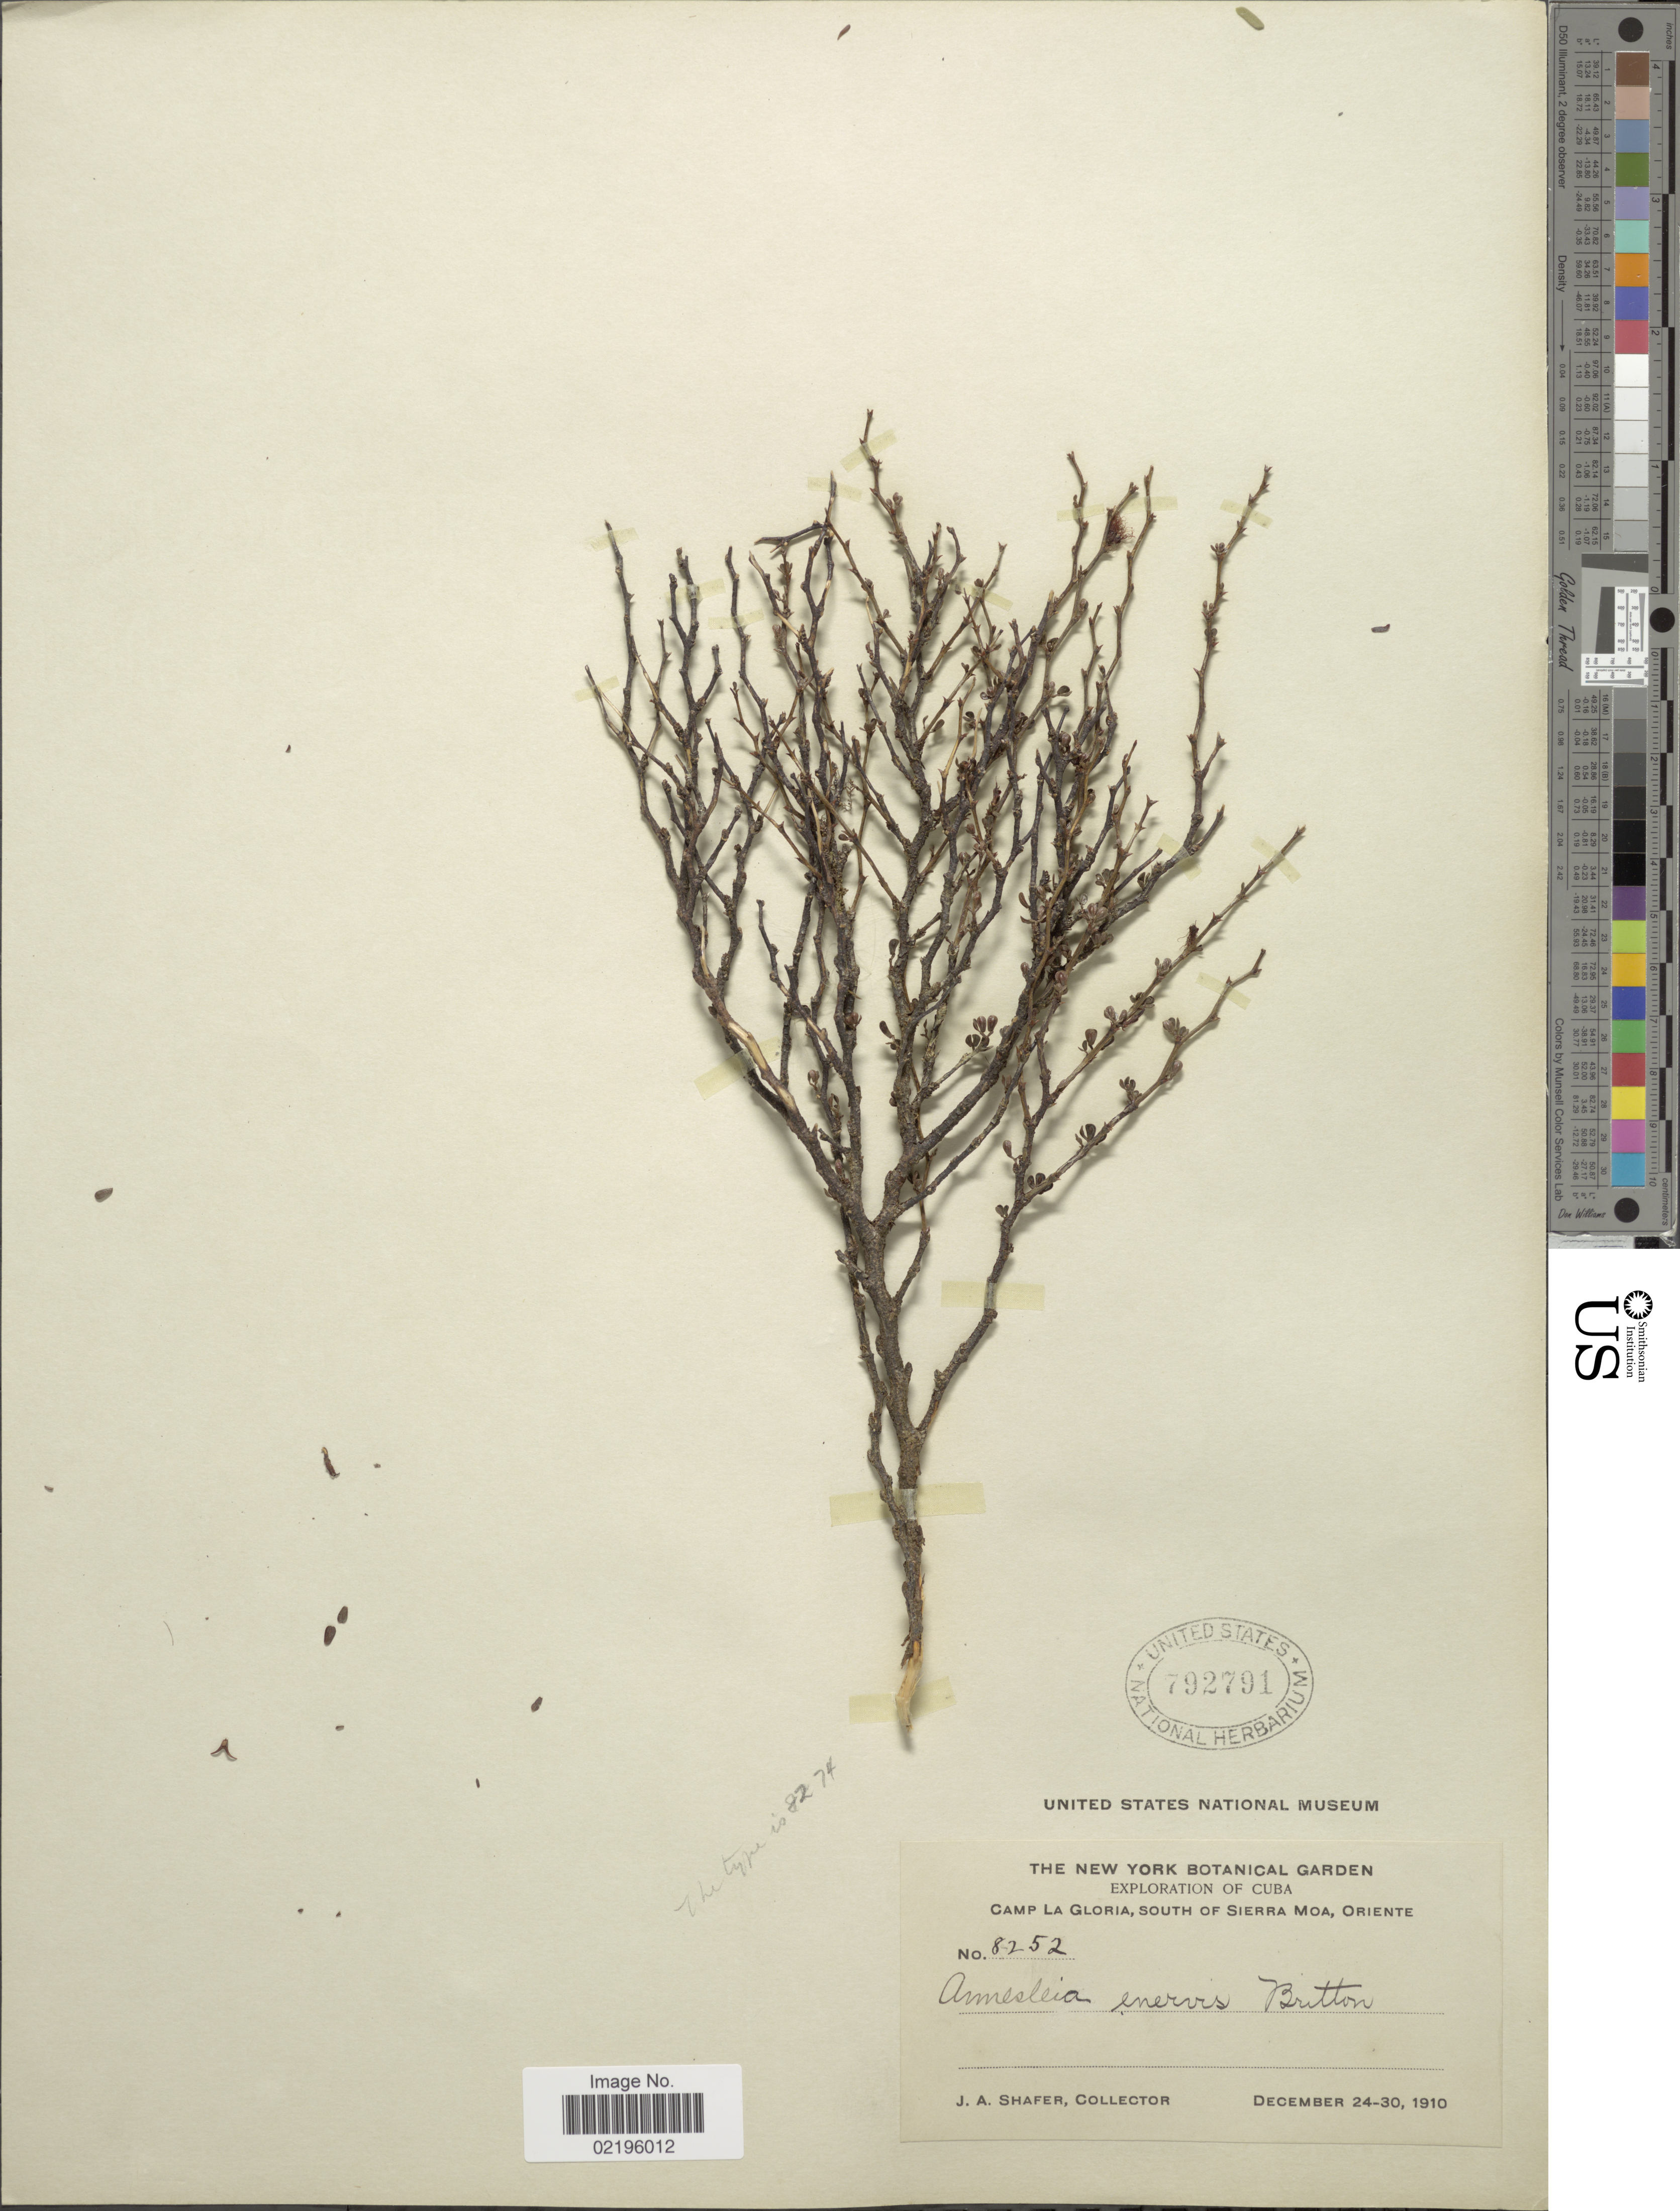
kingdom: Plantae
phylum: Tracheophyta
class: Magnoliopsida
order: Fabales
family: Fabaceae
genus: Calliandra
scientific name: Calliandra enervis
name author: (Britton) Urb.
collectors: J. A. Shafer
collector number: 8252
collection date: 1910-12-24/1910-12-30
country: Cuba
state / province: Oriente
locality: Camp La Gloria, South of Sierra Moa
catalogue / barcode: US 792791